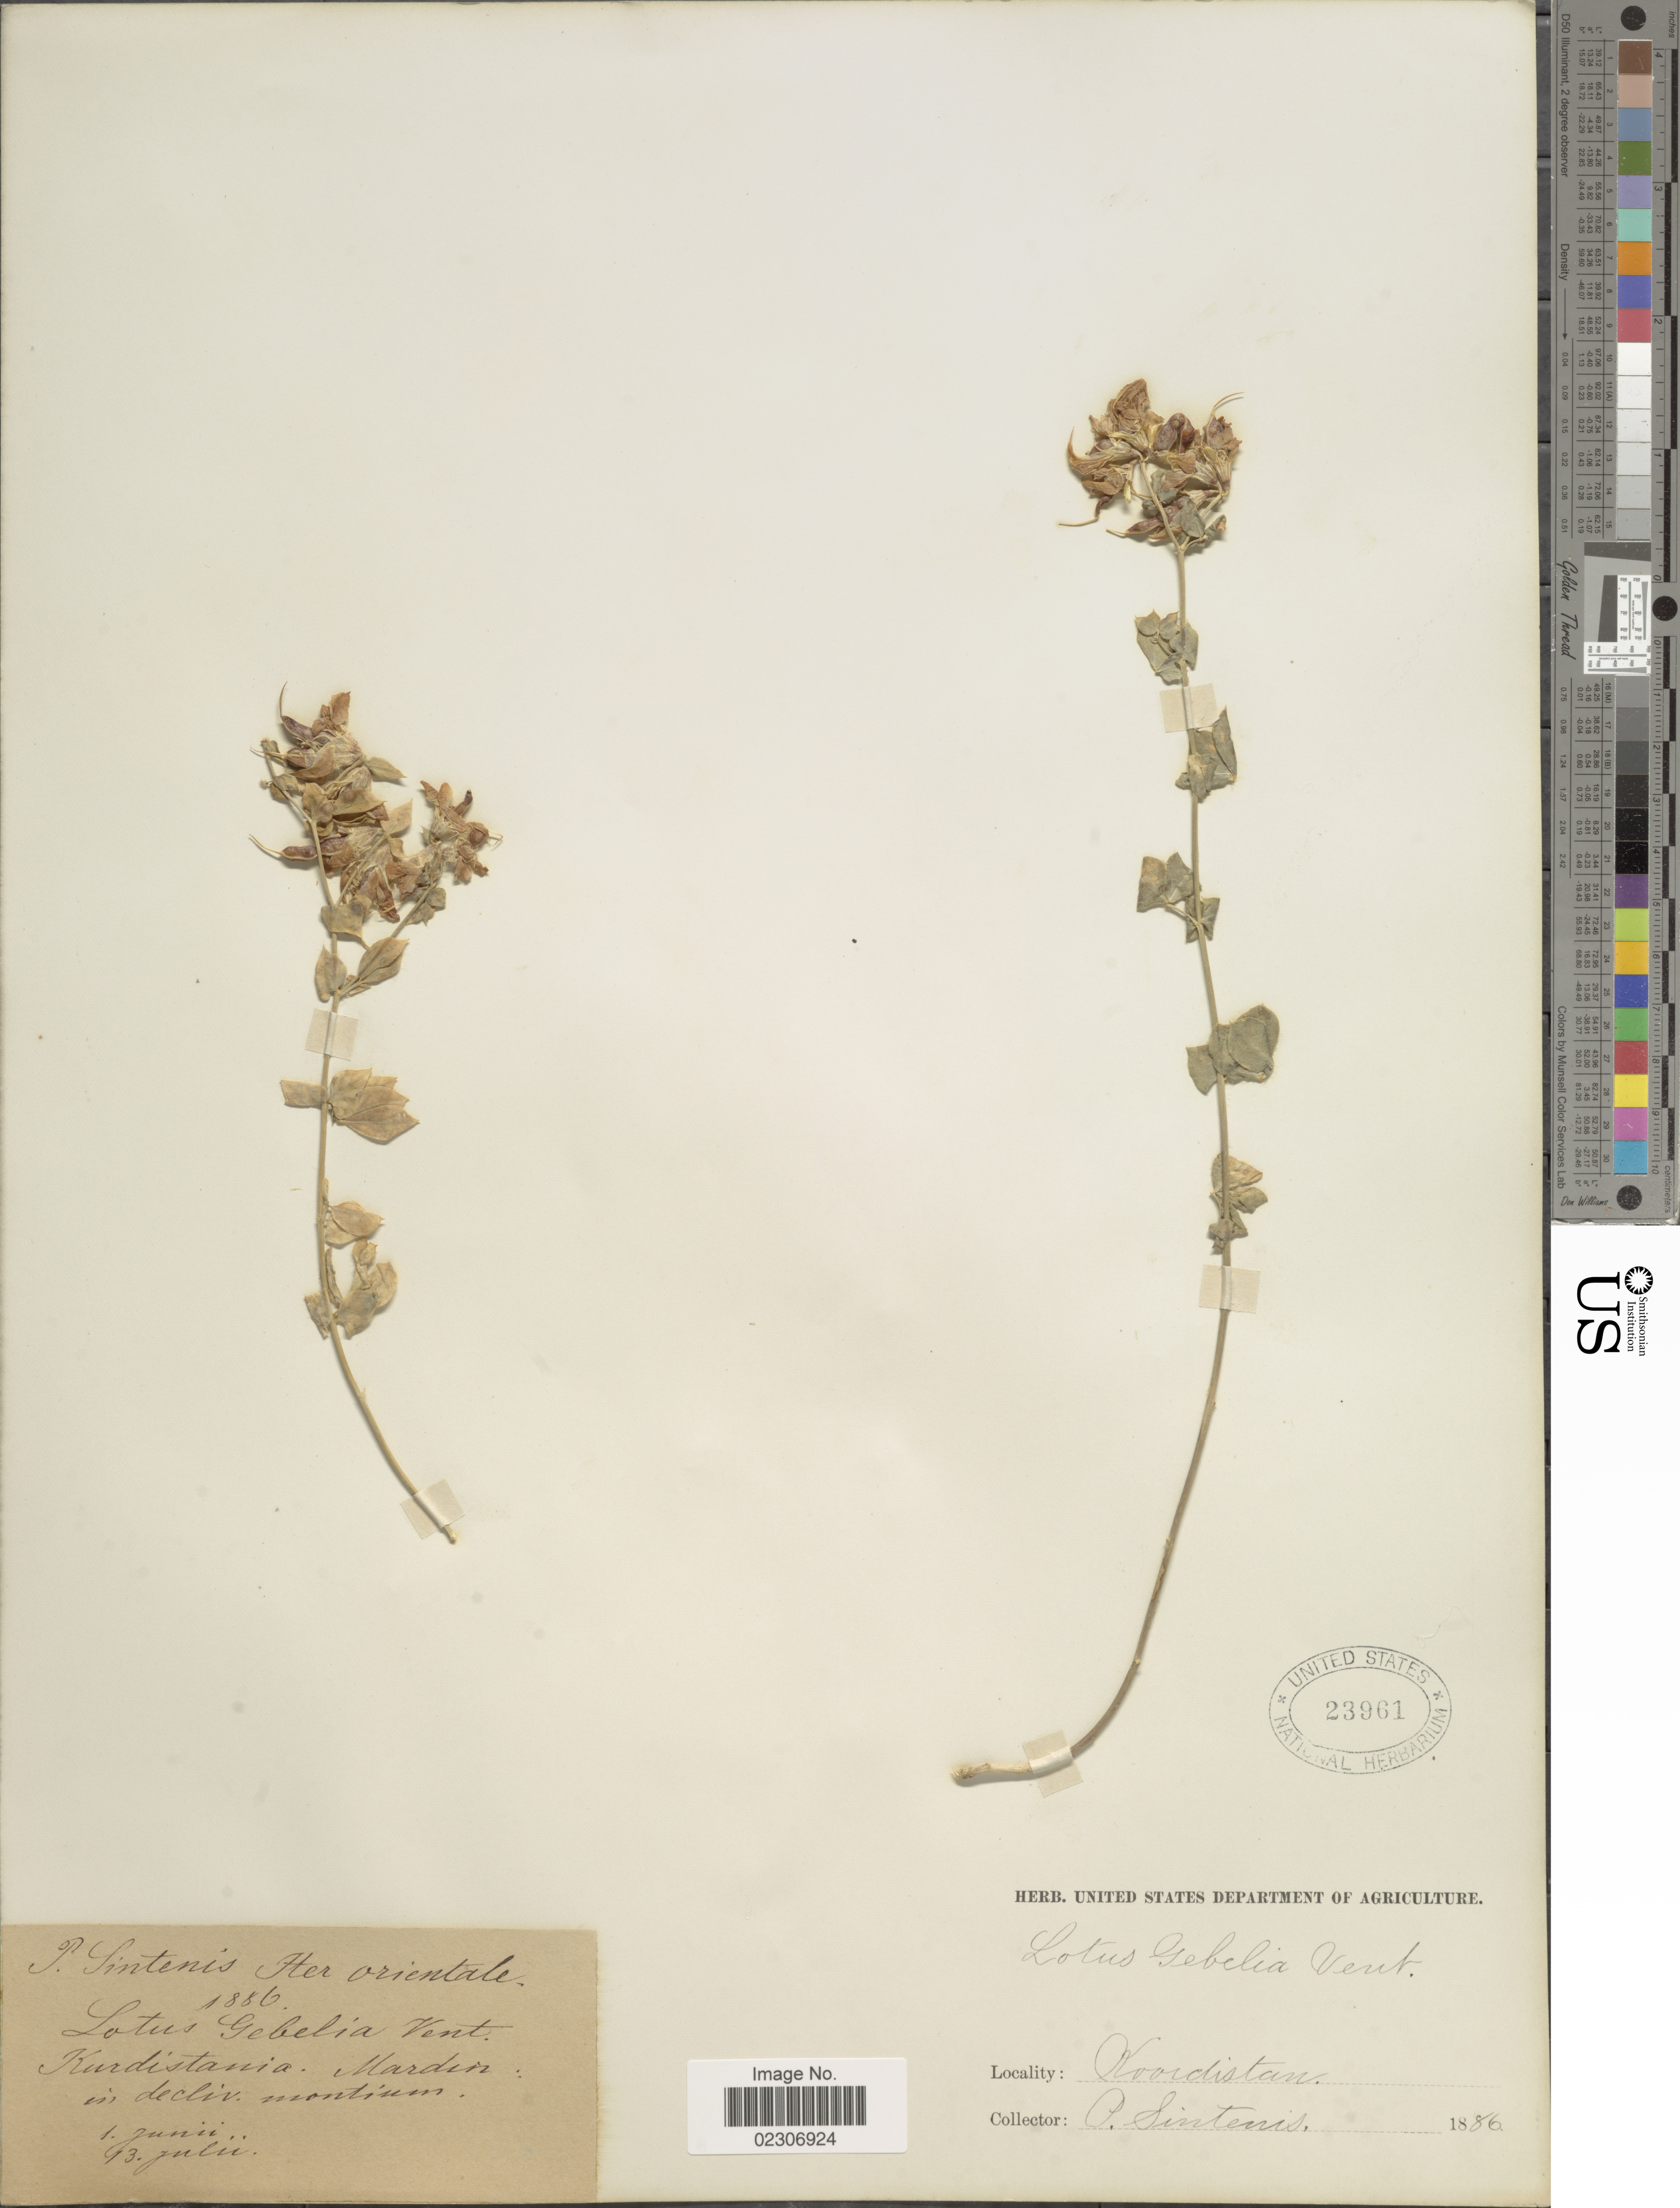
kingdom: Plantae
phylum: Tracheophyta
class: Magnoliopsida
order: Fabales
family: Fabaceae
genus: Lotus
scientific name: Lotus gebelia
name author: Vent.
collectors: P. Sintenis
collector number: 878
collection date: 1888-06-01/1888-07-13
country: Turkey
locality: Kurdistania, Mardin: in decliv montium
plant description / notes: This collection is part of Paul Sintenis' “Iter Orientale 1888” trip, and the collector number is 878.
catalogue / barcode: US 23961